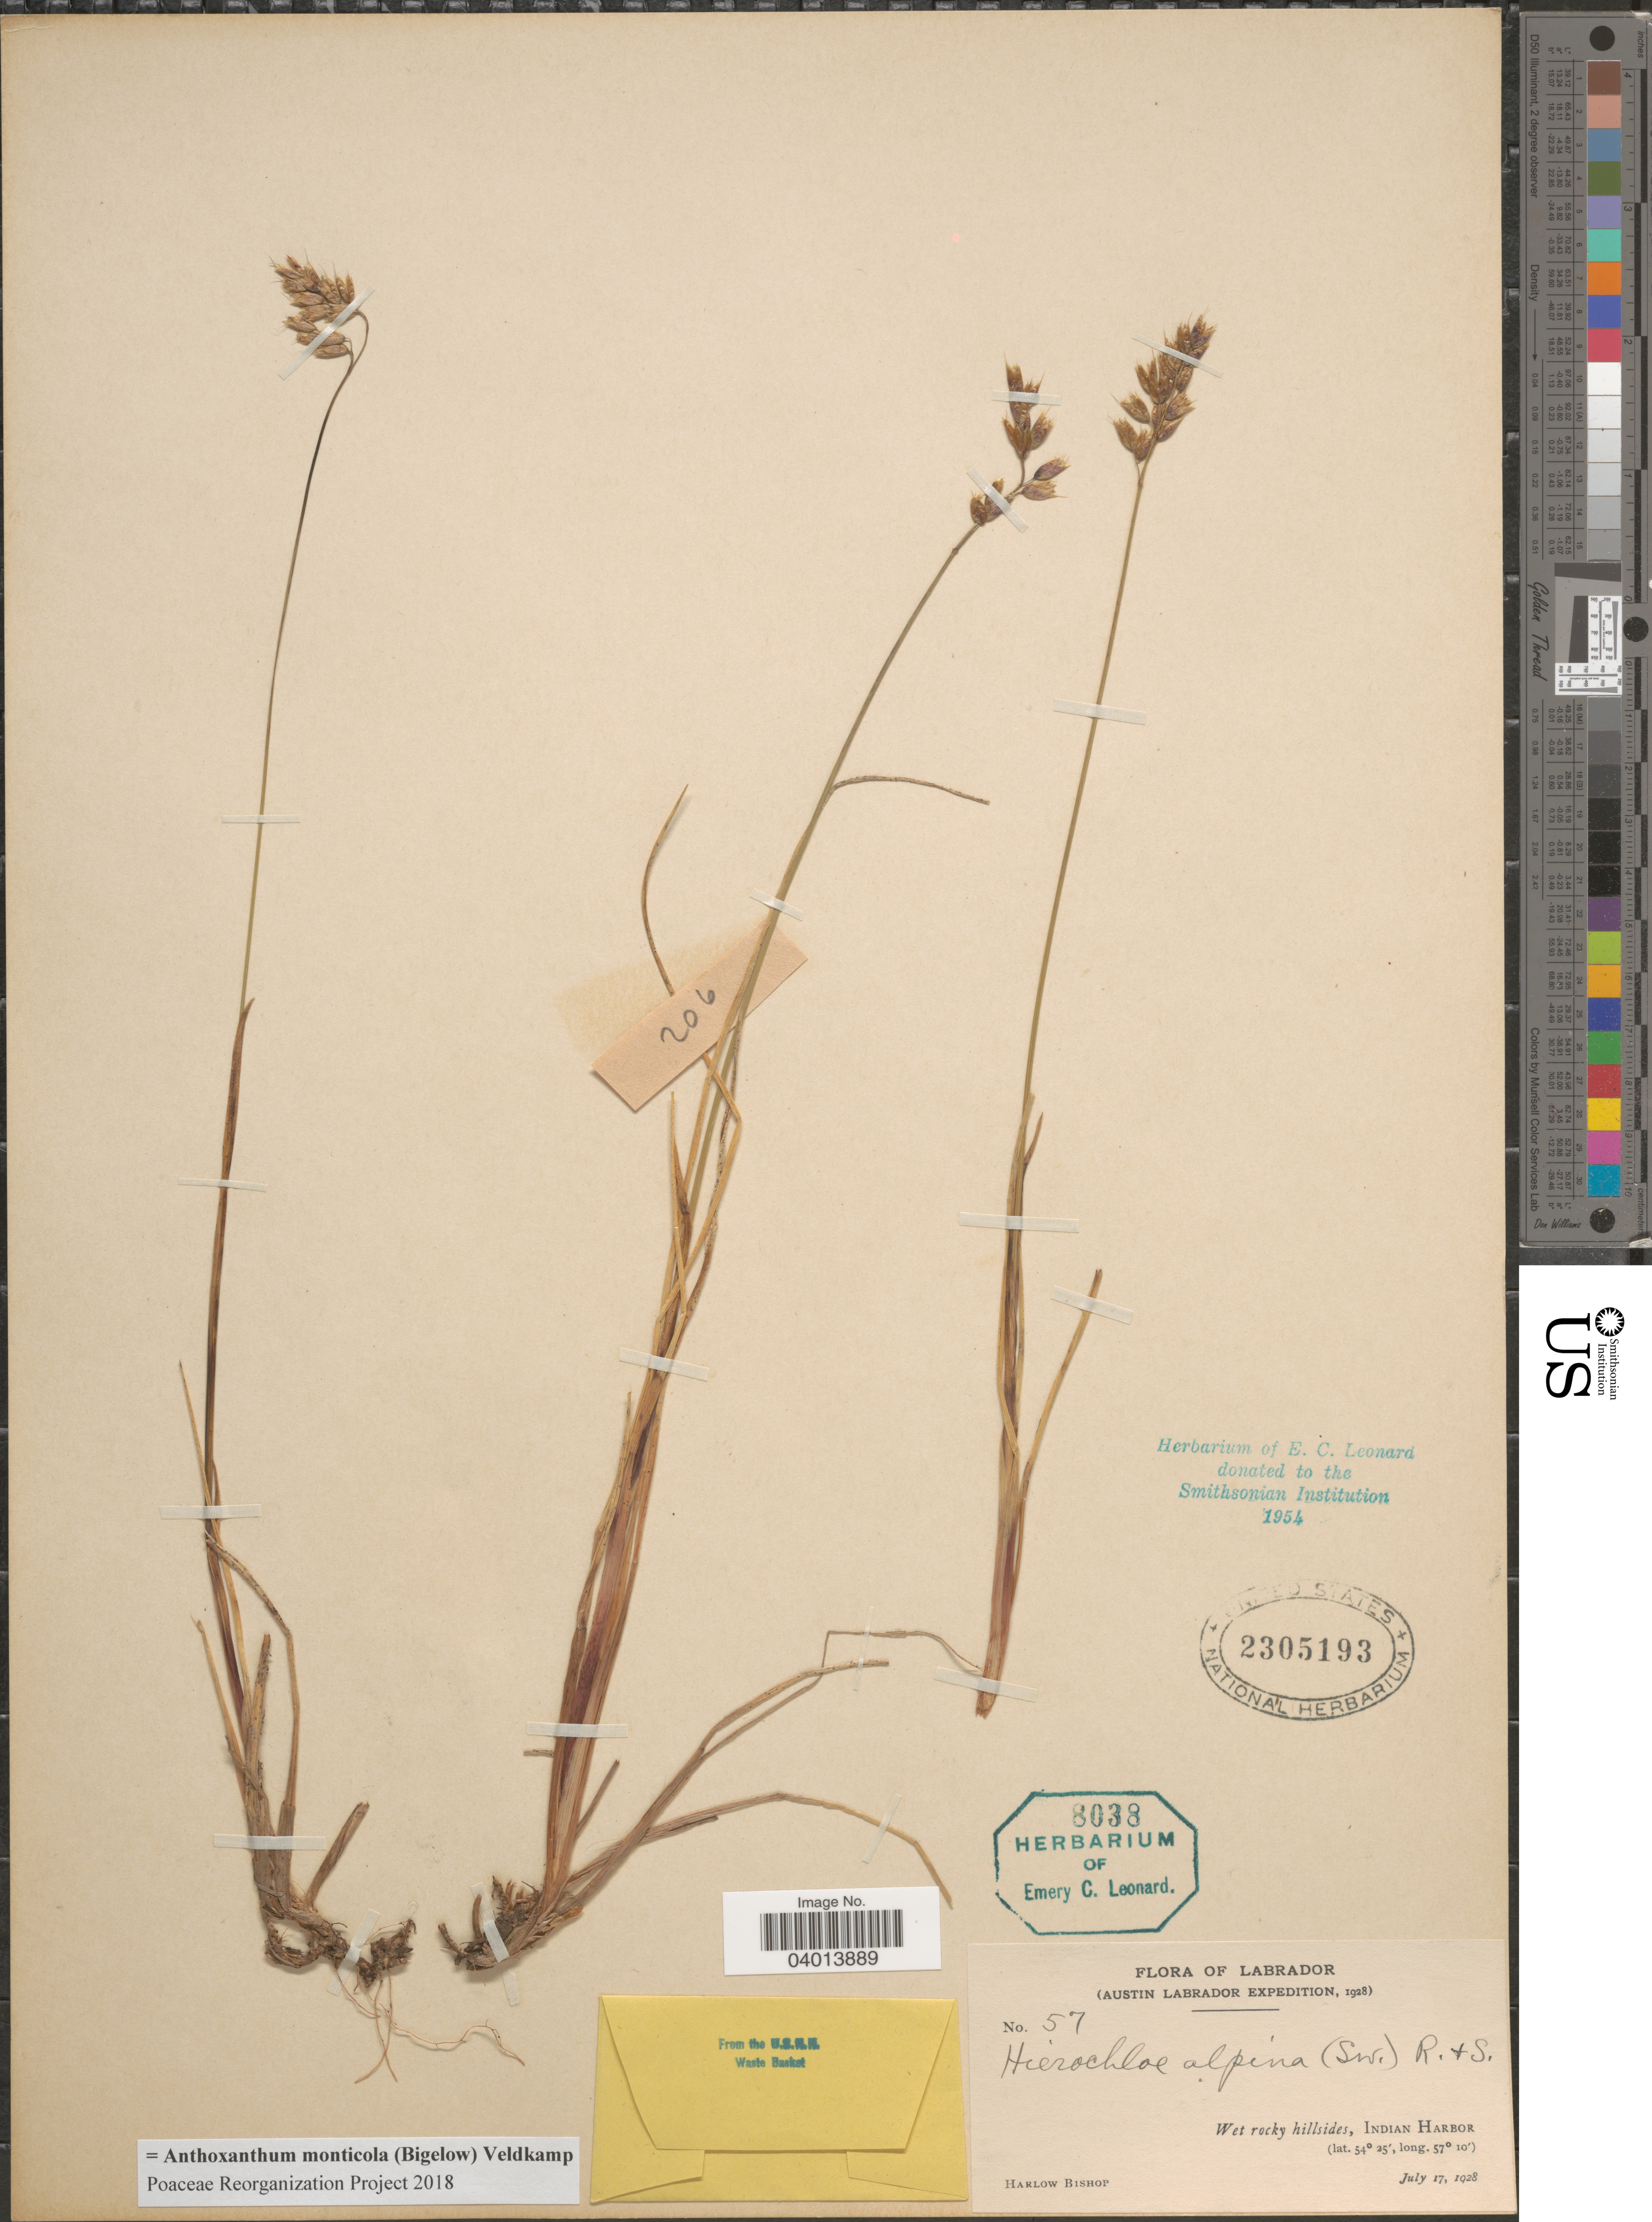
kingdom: Plantae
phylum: Tracheophyta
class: Liliopsida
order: Poales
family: Poaceae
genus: Anthoxanthum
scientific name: Anthoxanthum monticola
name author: (Bigelow) Veldkamp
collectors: H. Bishop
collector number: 57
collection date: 1928-07-17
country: Canada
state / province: Newfoundland and Labrador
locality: Labrador. Wet rocky hillsides, Indian Harbor.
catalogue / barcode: US 2305193